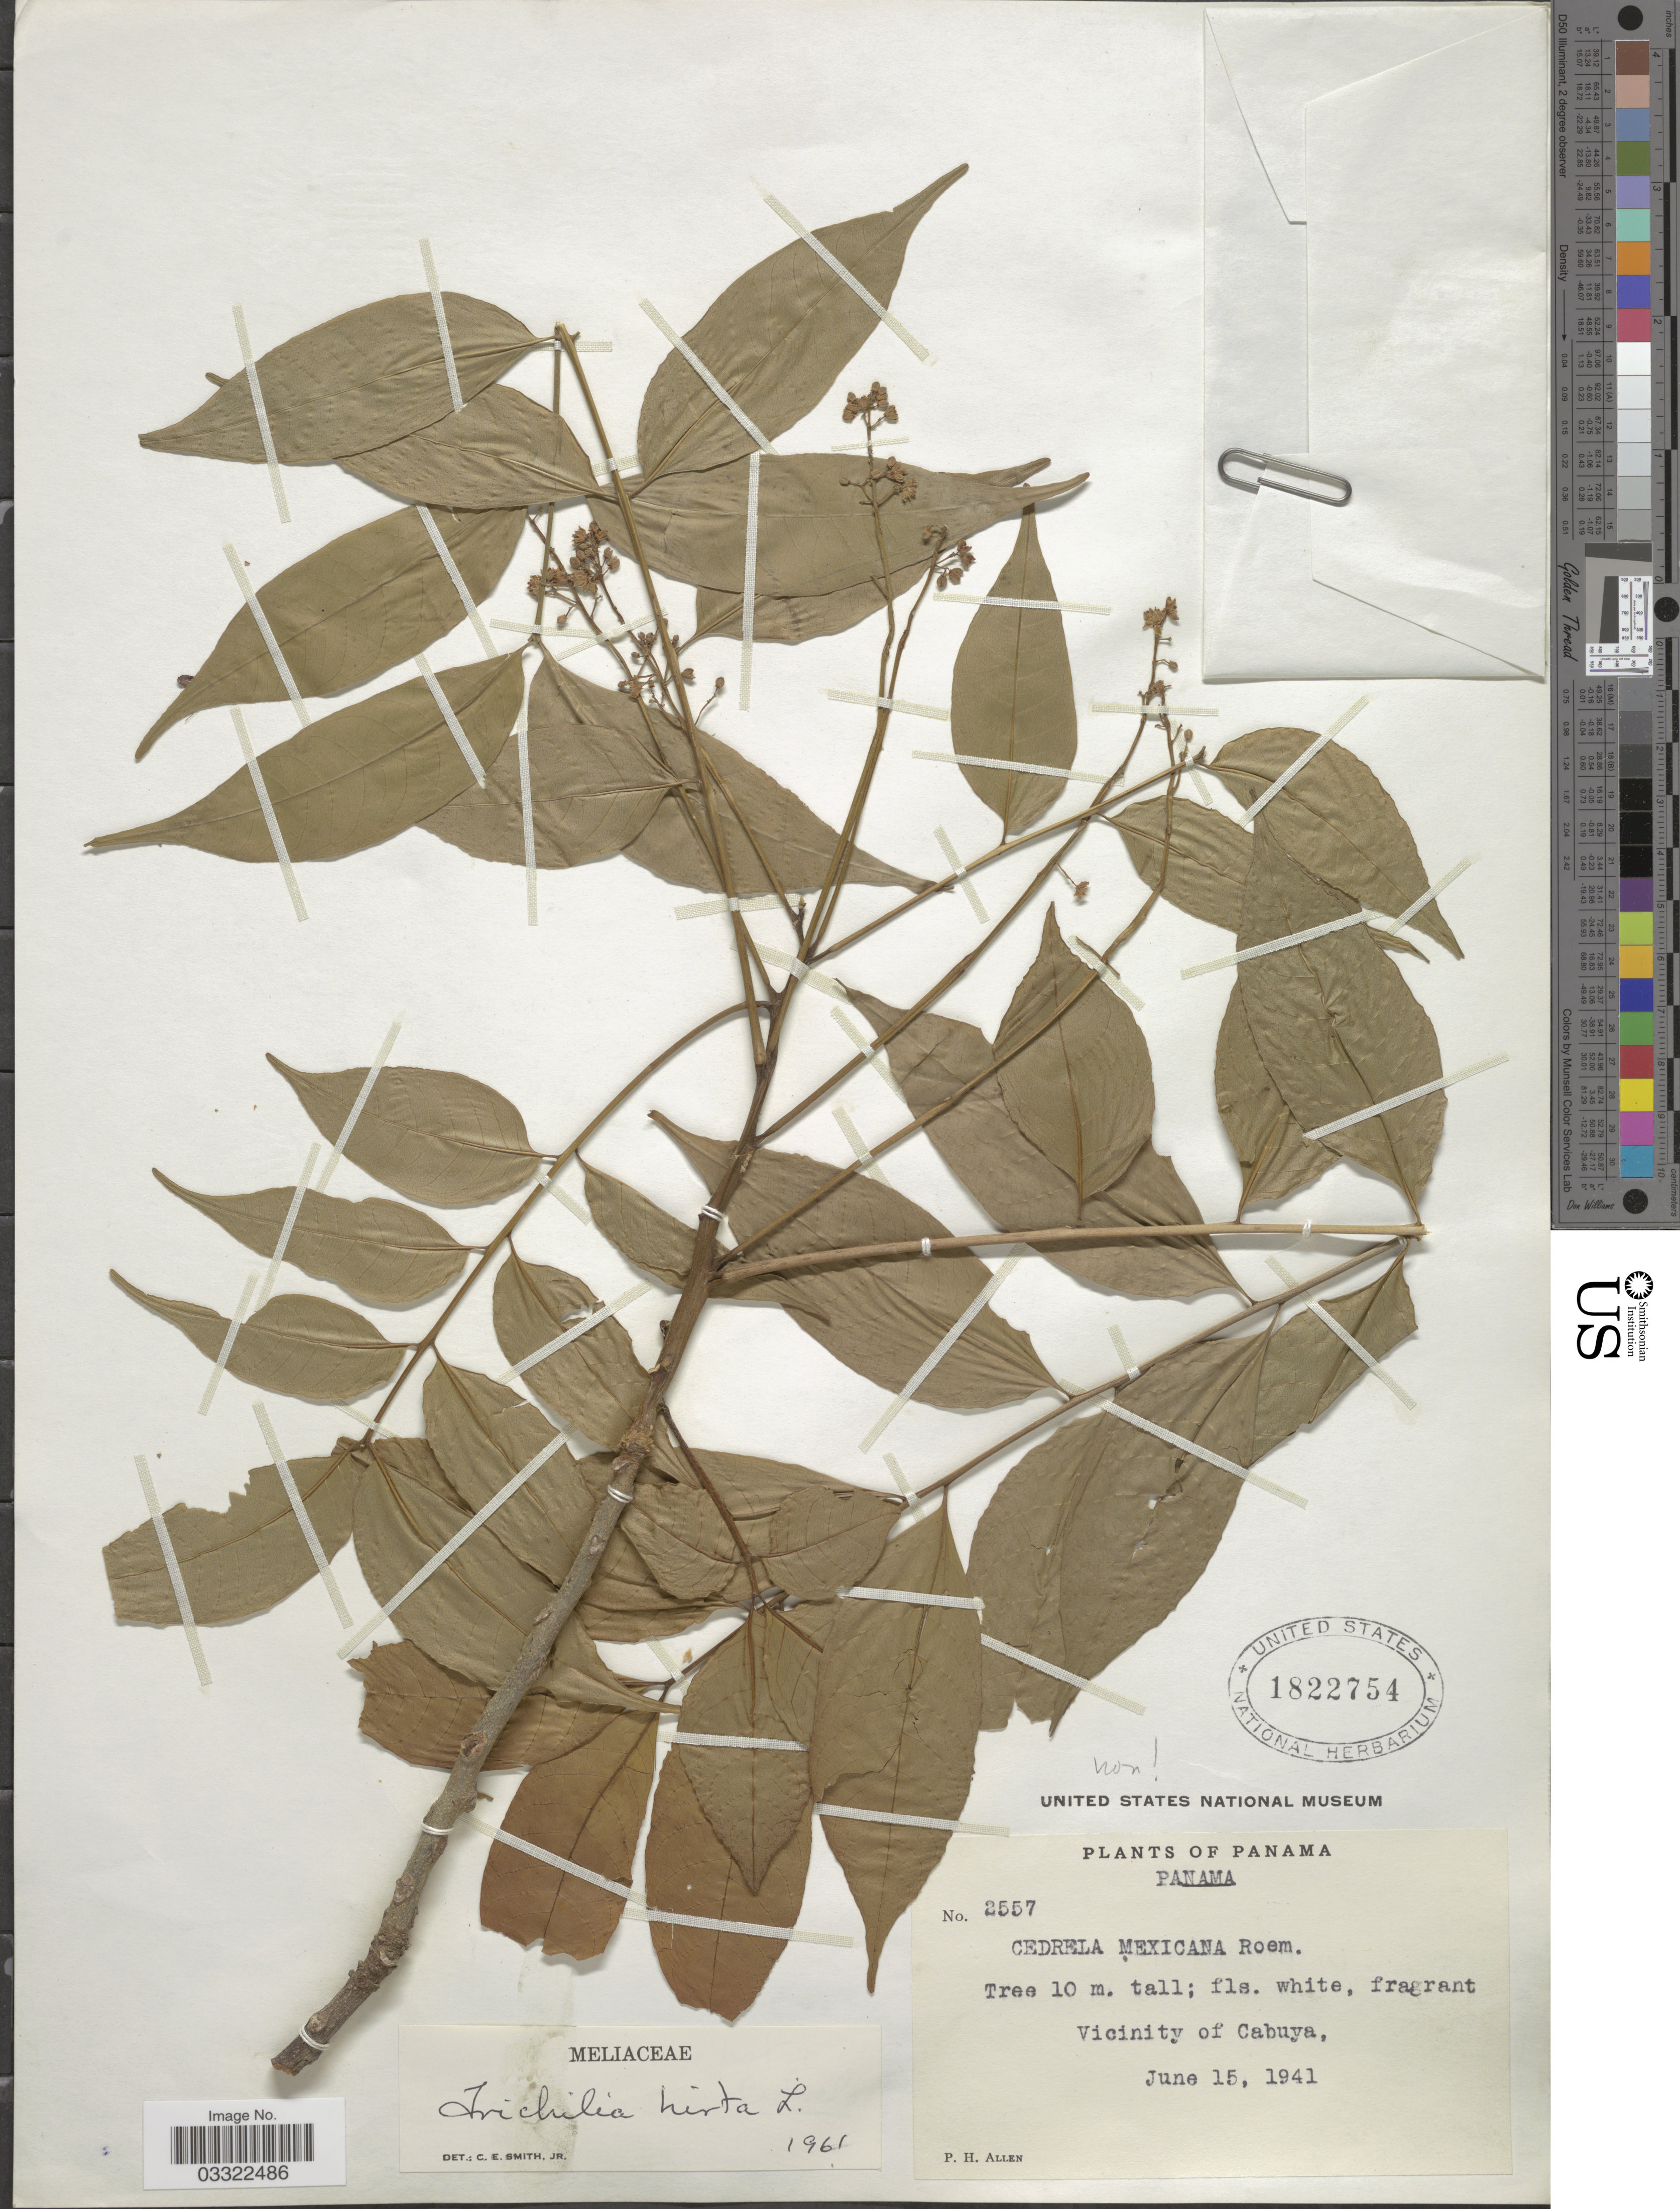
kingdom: Plantae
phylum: Tracheophyta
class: Magnoliopsida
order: Sapindales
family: Meliaceae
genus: Trichilia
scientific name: Trichilia hirta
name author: L.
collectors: P. H. Allen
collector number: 2557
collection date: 1941-06-15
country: Panama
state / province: Panamá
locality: Vicinity of Cabuya.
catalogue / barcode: US 1822754